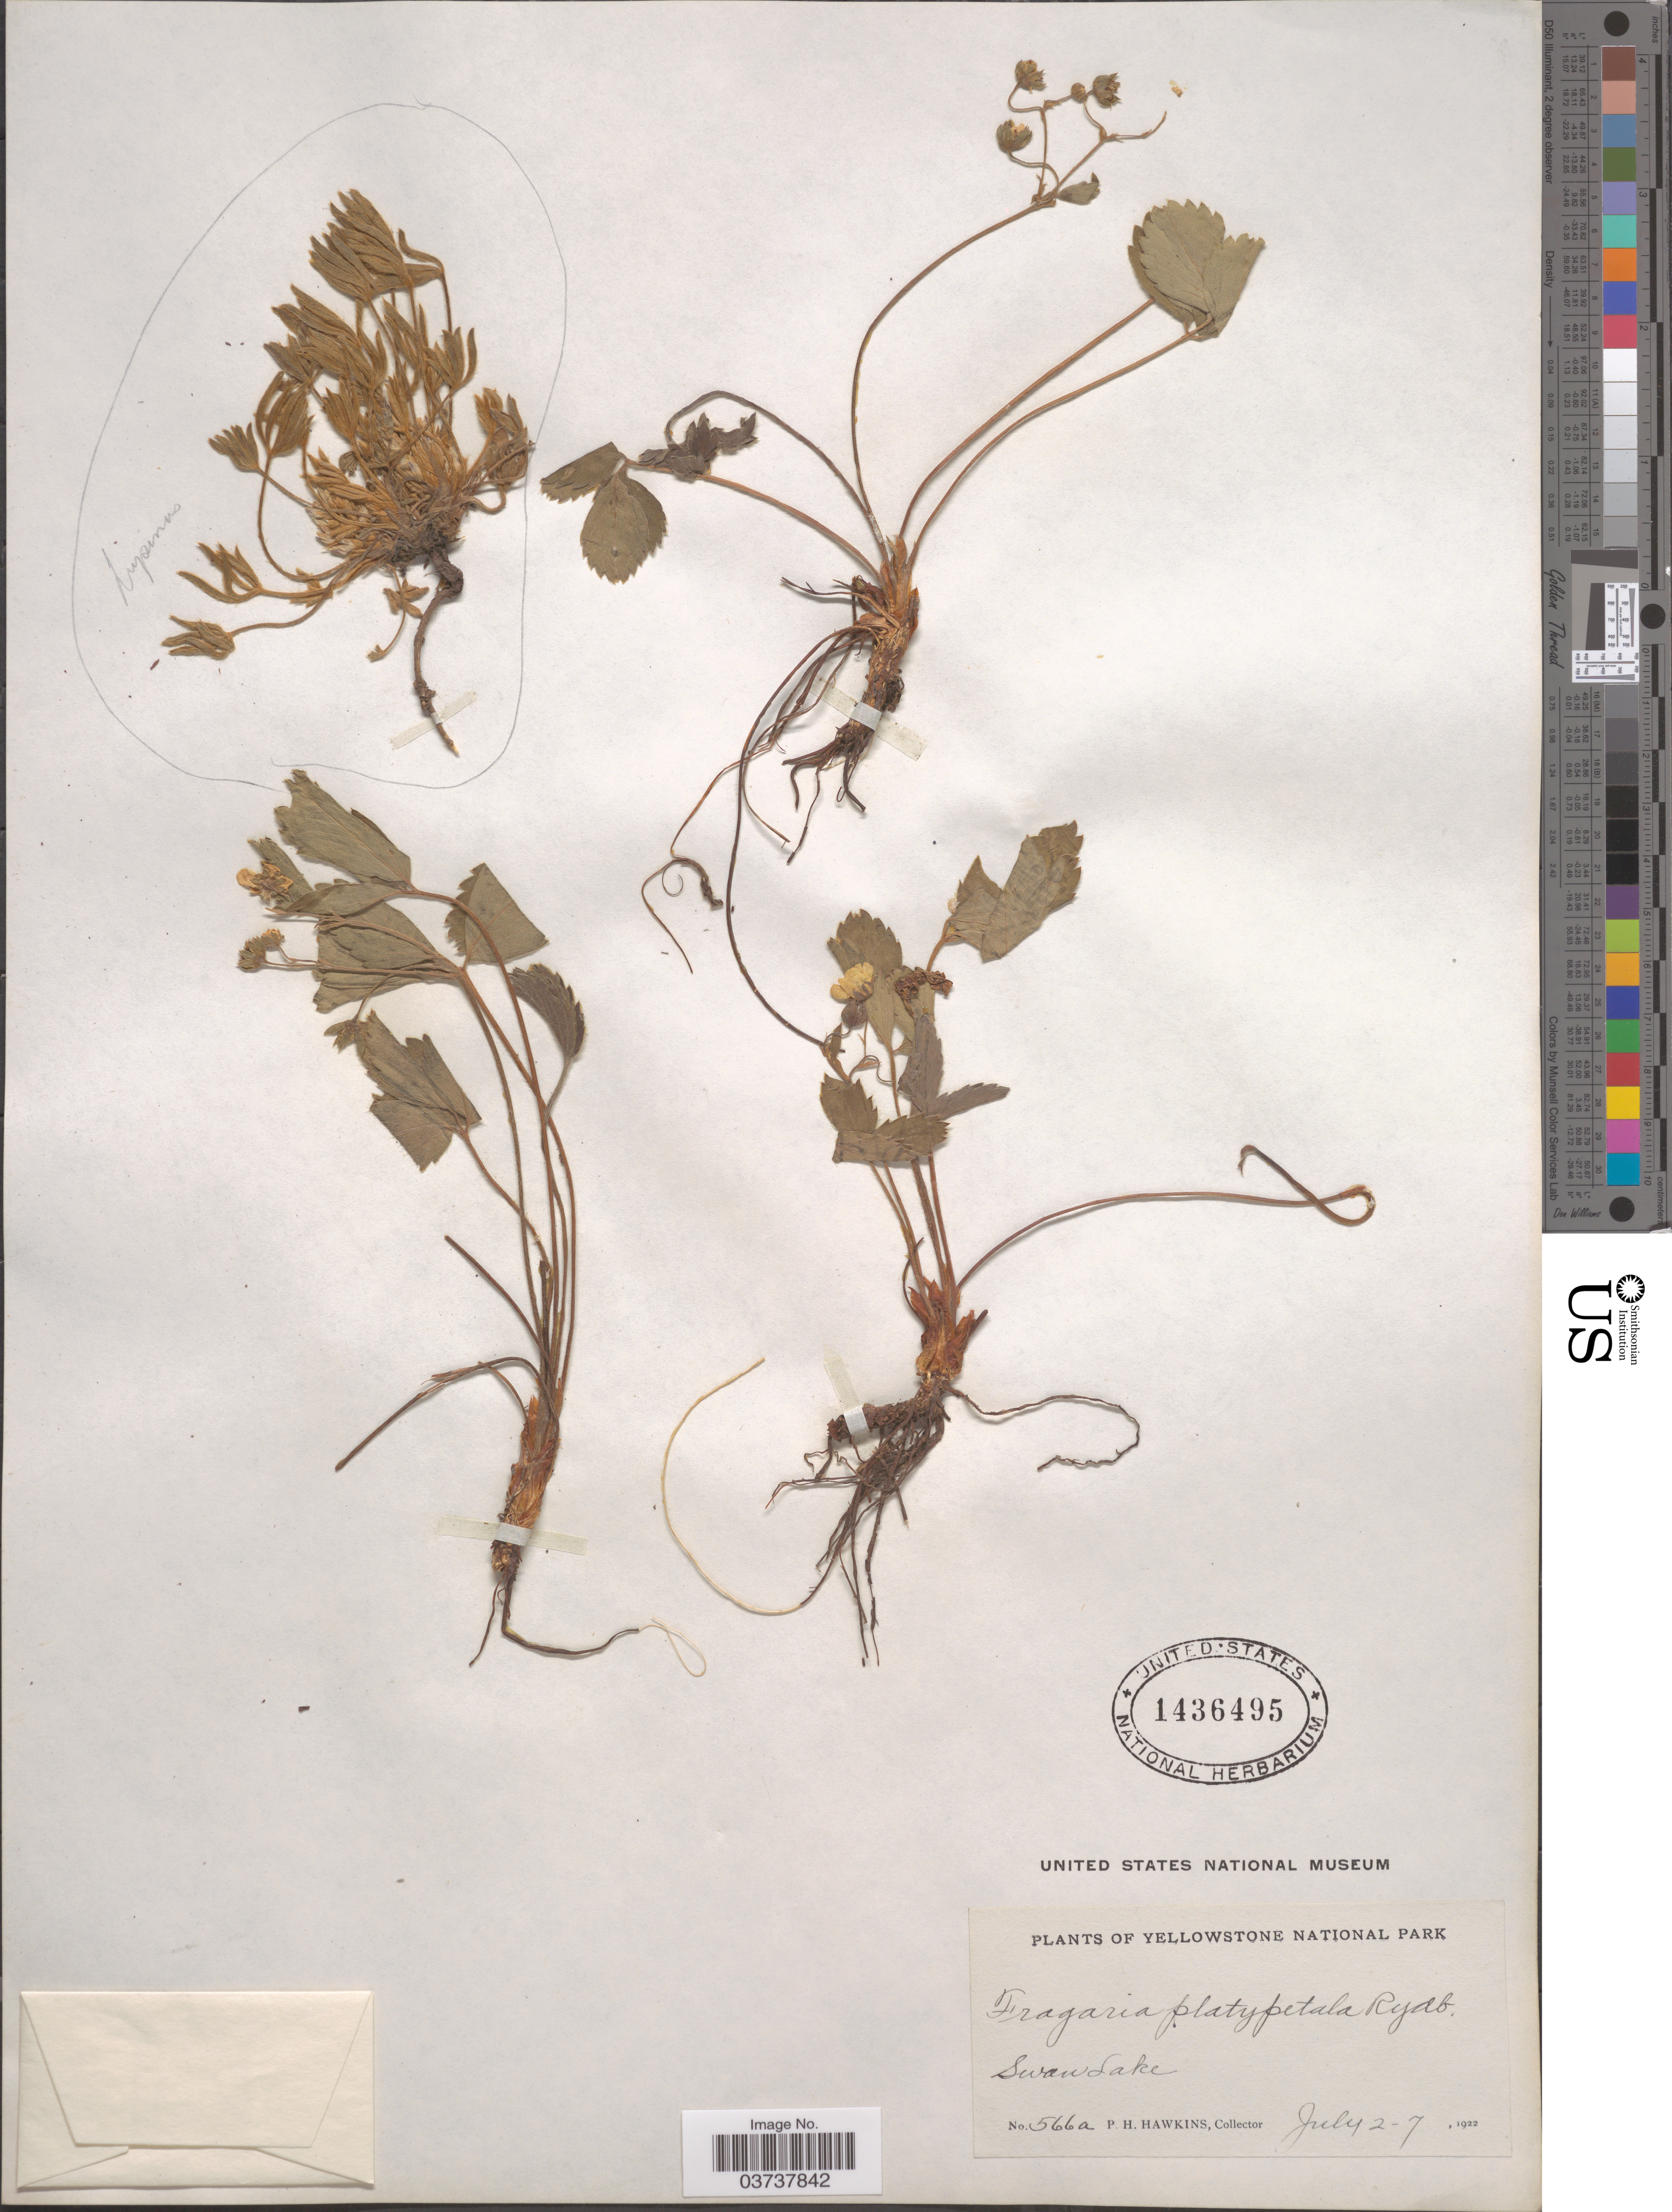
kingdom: Plantae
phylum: Tracheophyta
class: Magnoliopsida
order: Rosales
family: Rosaceae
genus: Fragaria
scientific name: Fragaria virginiana subsp. platypetala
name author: (Rydb.) Staudt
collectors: P. Hawkins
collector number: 566a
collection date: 1922-07-02/1922-07-07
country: United States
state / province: Wyoming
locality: Yellowstone National Park. Swan Lake.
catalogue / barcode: US 1436495